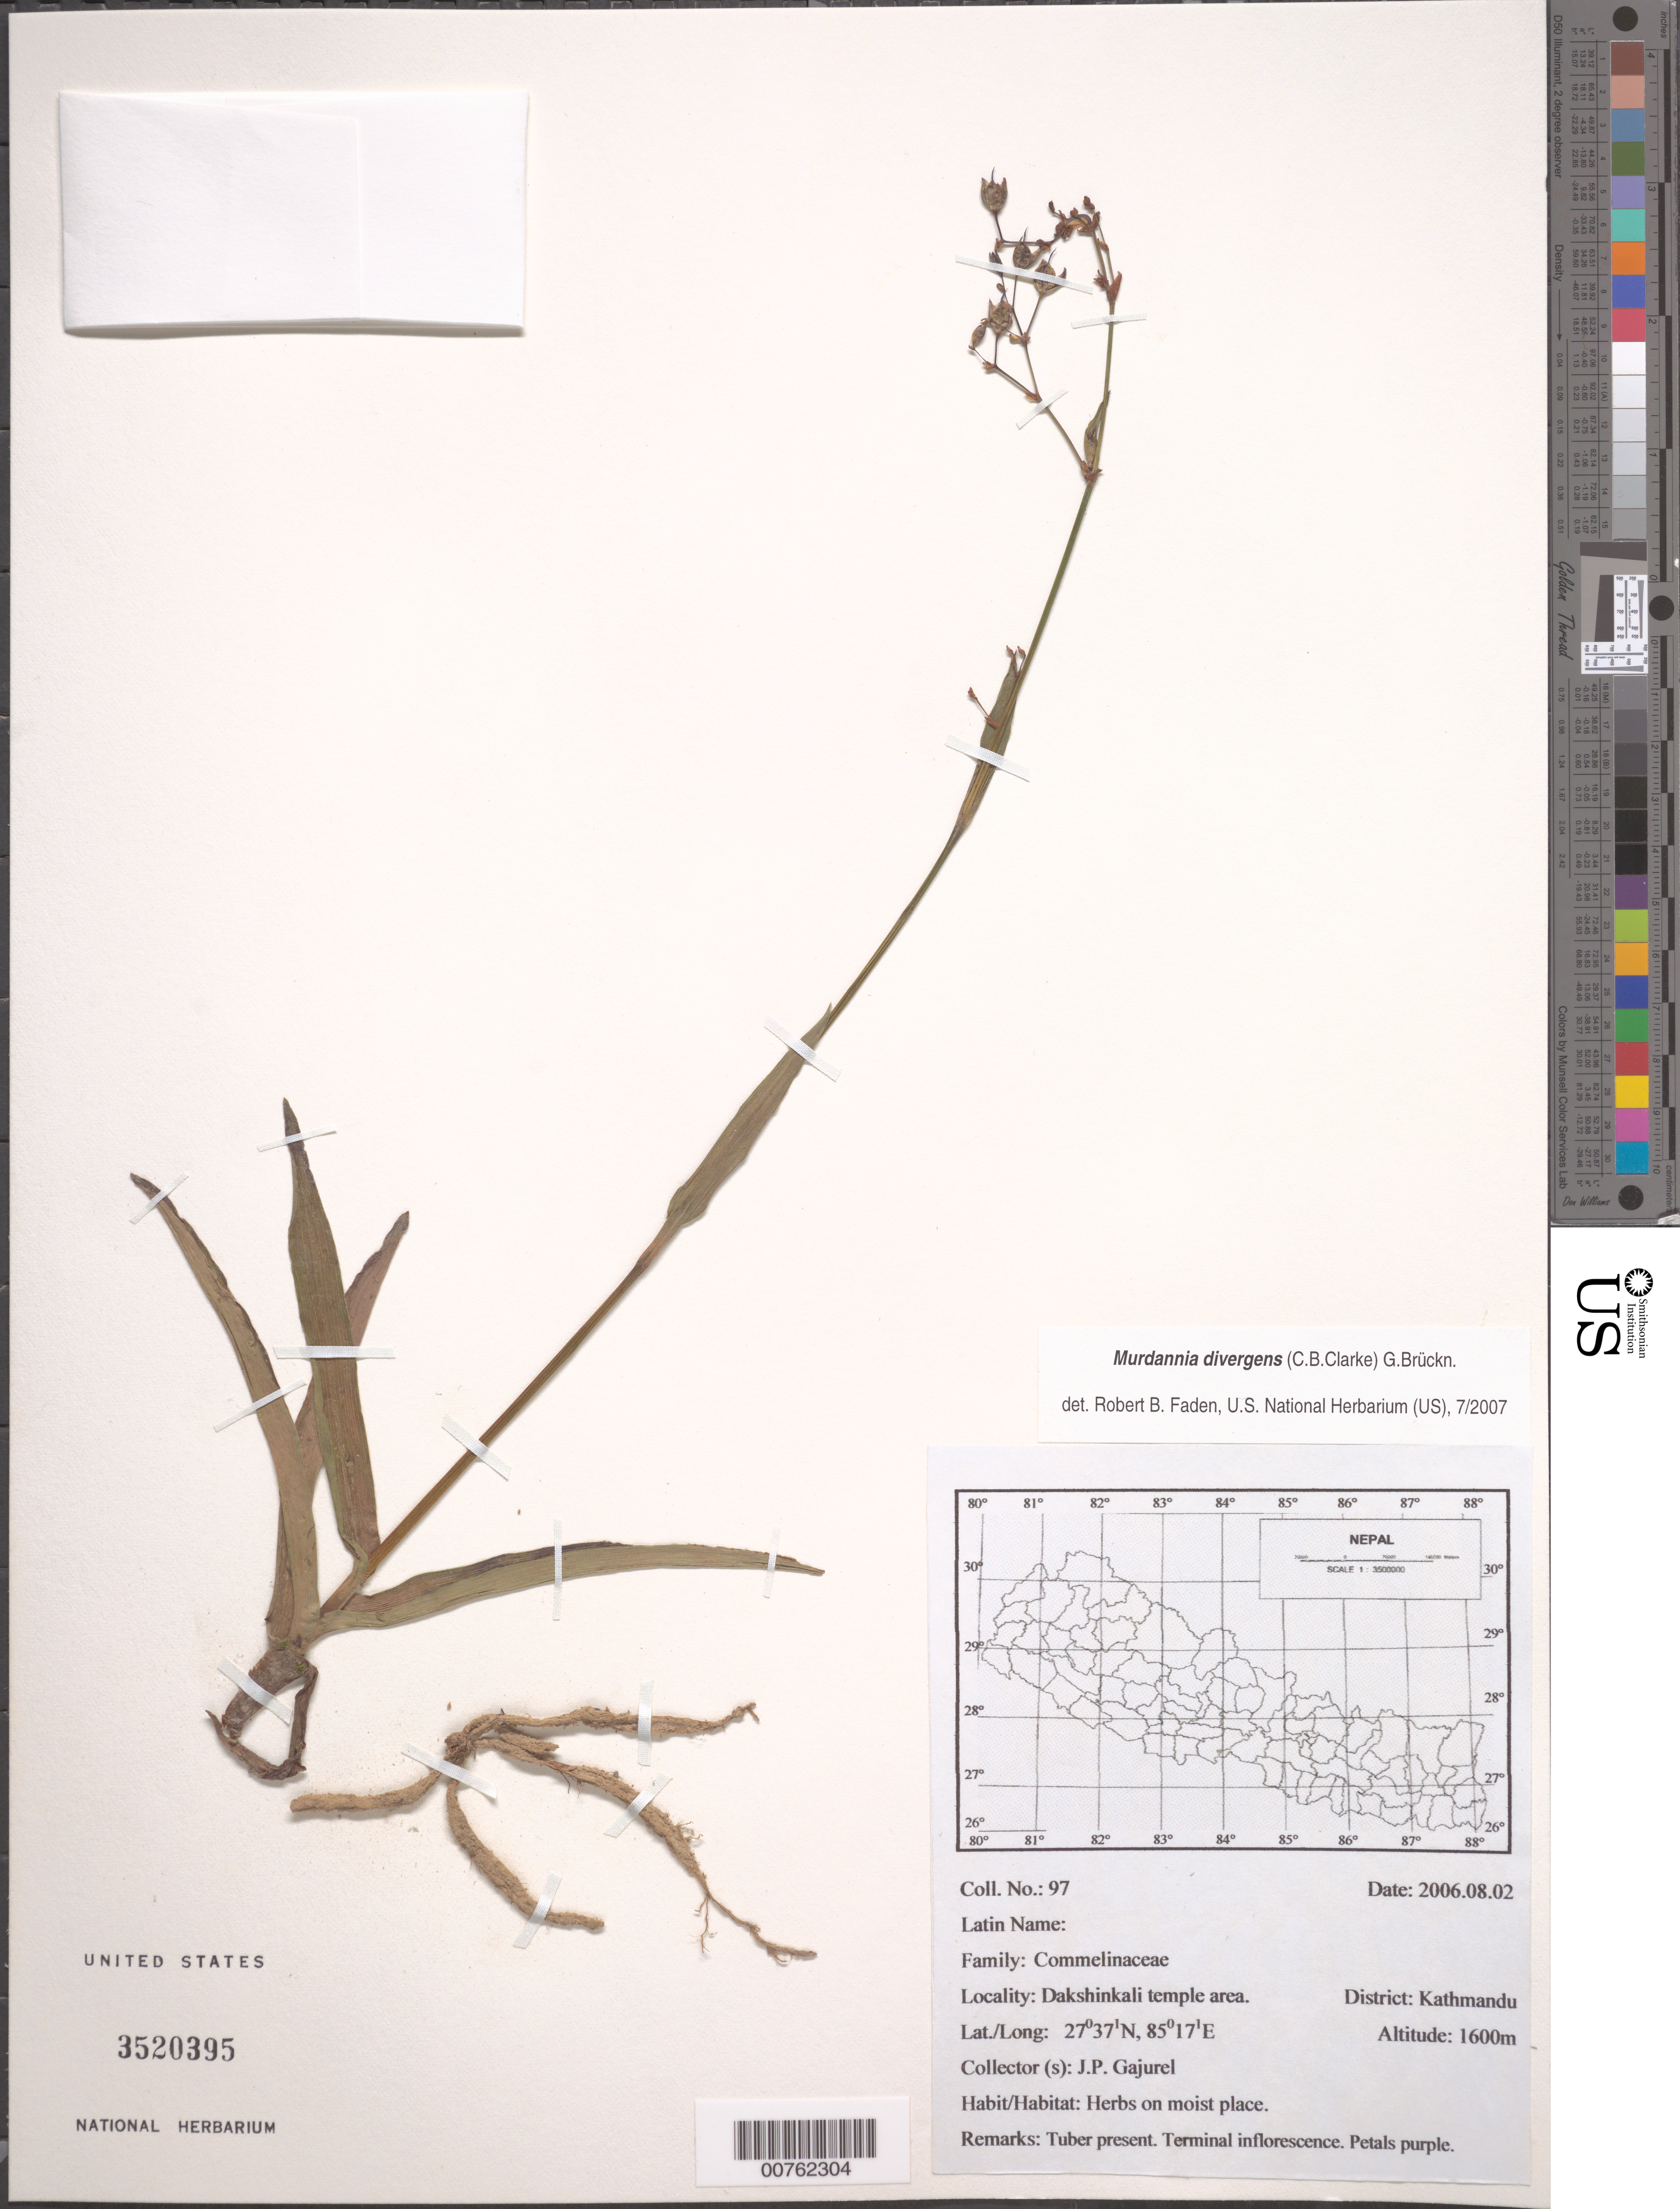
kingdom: Plantae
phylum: Tracheophyta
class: Liliopsida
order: Commelinales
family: Commelinaceae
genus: Murdannia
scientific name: Murdannia divergens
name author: (C.B. Clarke) G. Brückn.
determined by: Faden, Robert B., (US), Smithsonian Institution - National Museum of Natural History (UNITED STATES)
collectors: J. Gajurel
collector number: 97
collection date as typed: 02 Aug 2006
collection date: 2006-08-02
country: Nepal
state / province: Bagmati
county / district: Kathmandu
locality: Dakshinkali temple area.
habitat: Herbs on moist place.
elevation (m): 1600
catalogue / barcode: US 3520395